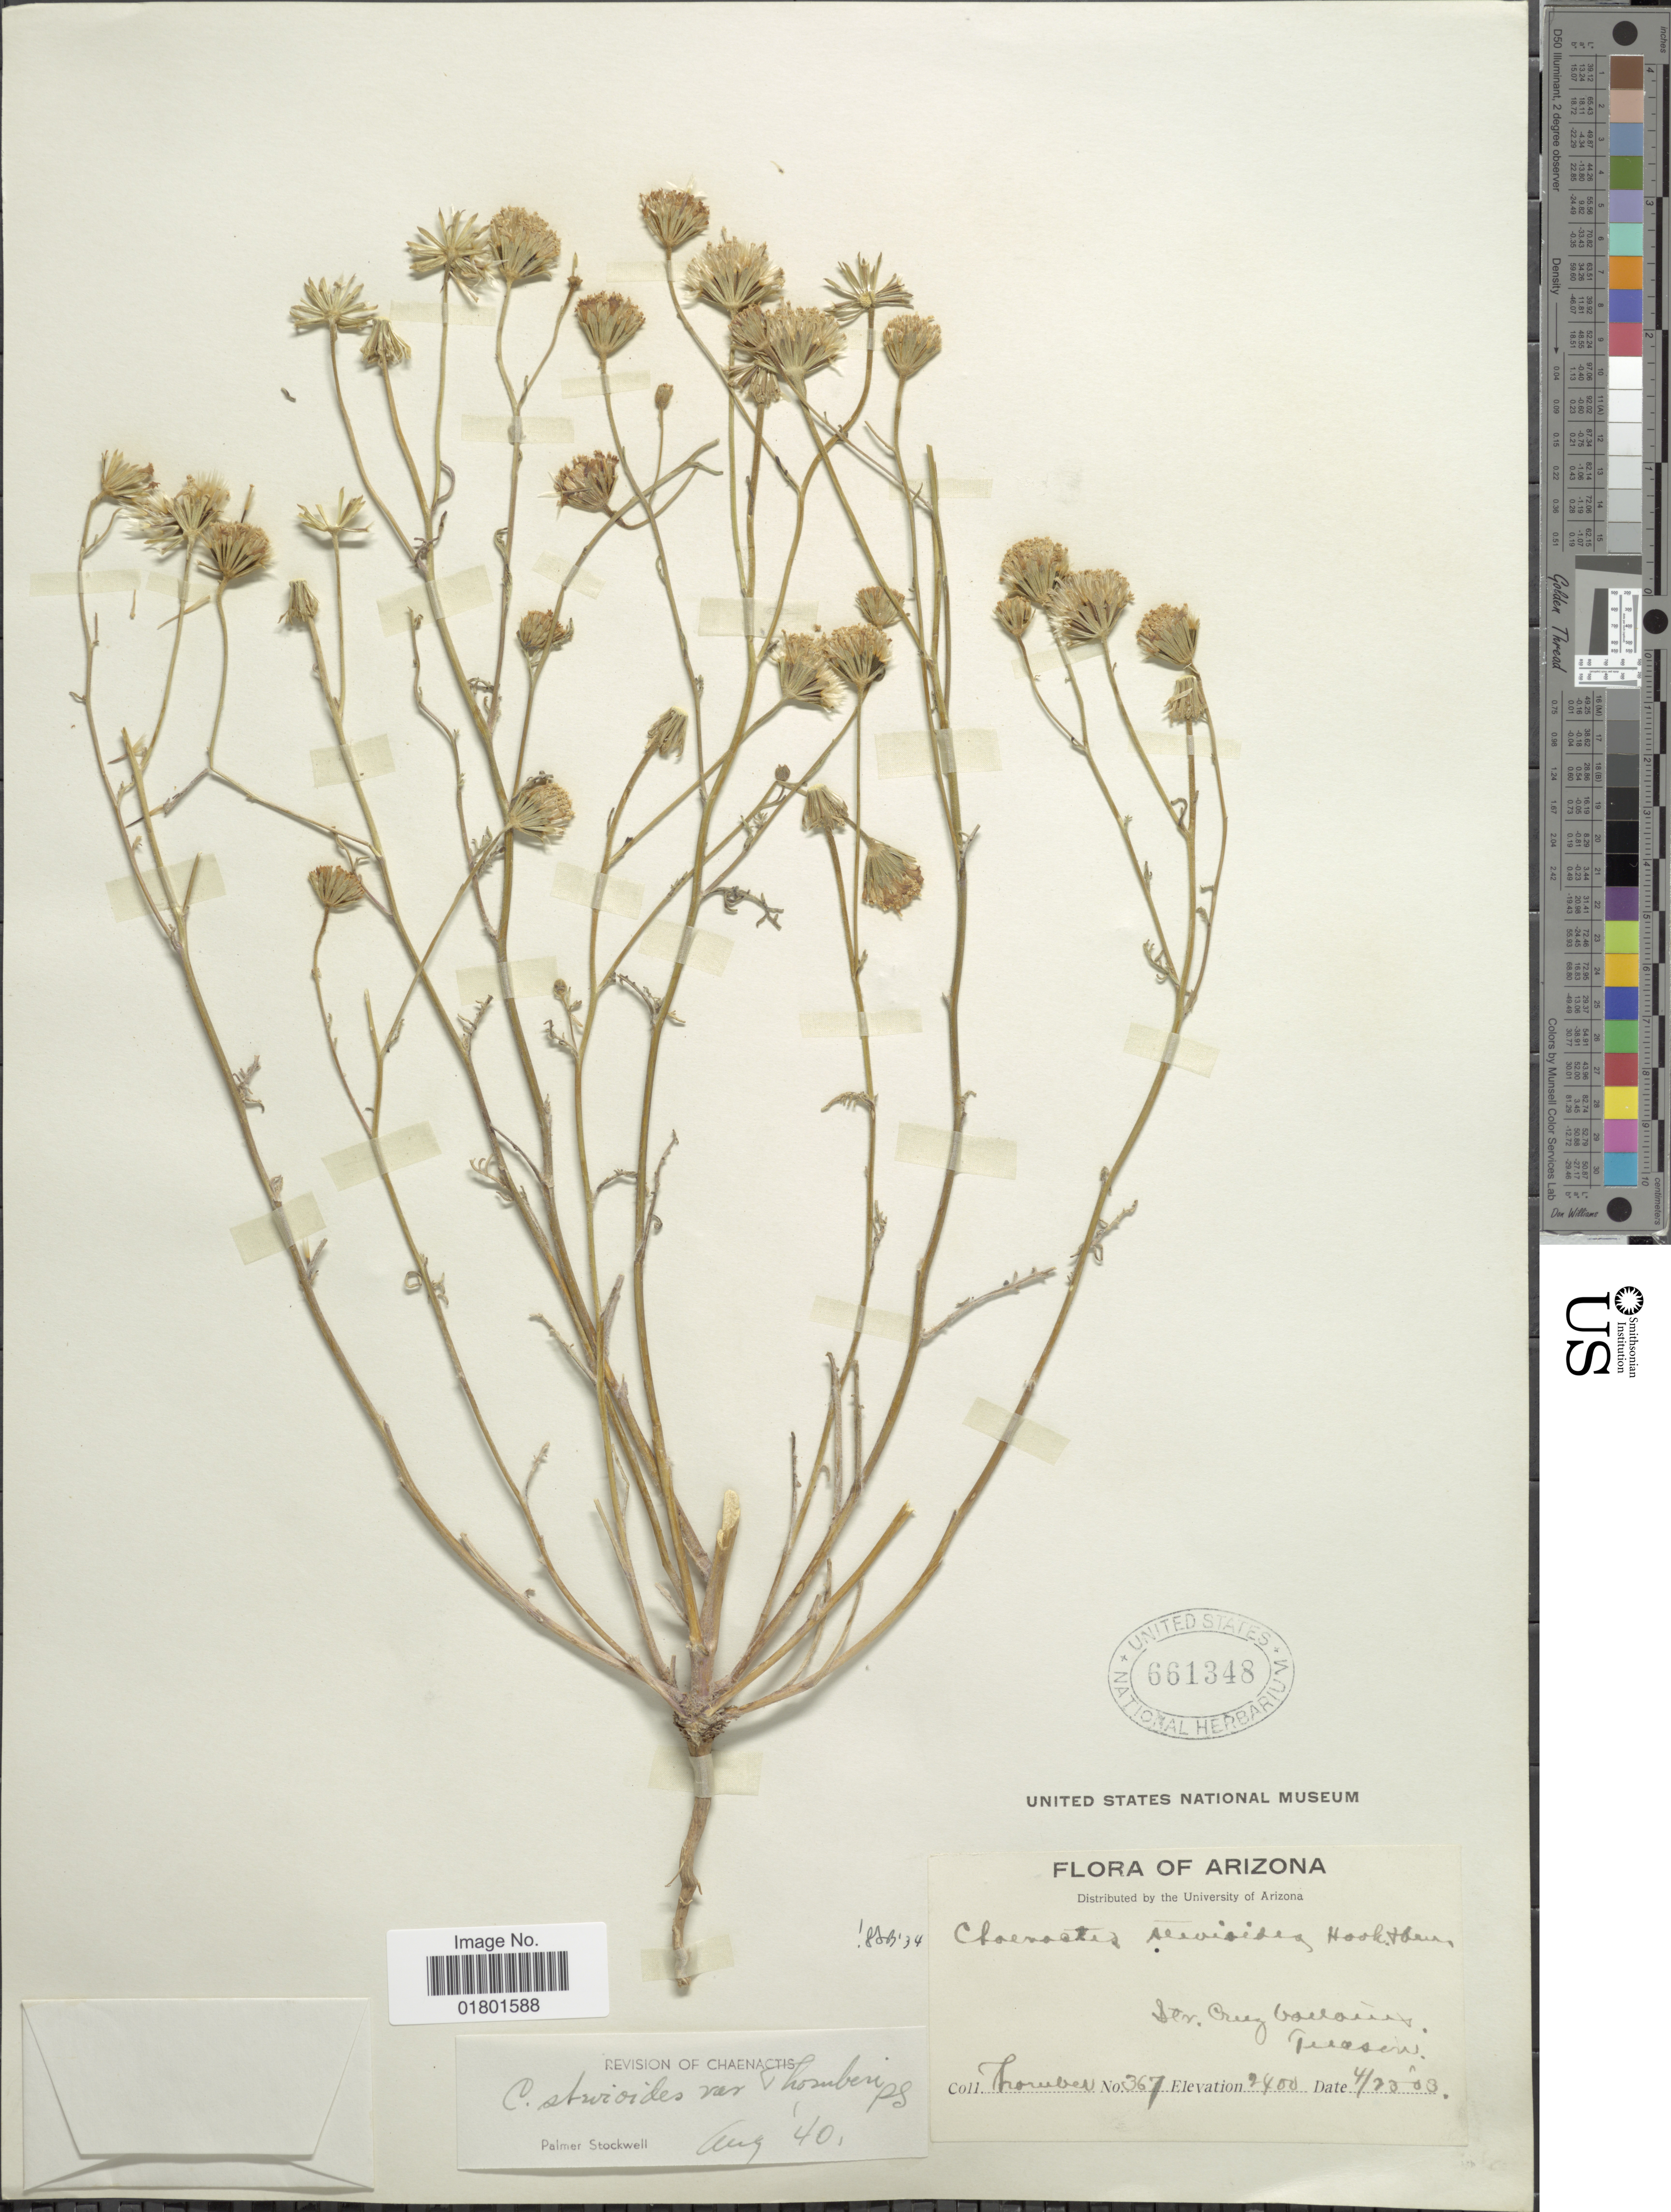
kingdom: Plantae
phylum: Tracheophyta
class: Magnoliopsida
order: Asterales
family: Asteraceae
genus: Chaenactis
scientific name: Chaenactis stevioides var. thornberi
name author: Stockw.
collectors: J. Thornber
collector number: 367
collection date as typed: Transcribed d/m/y: 23/4/3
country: United States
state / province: Arizona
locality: St. Cruz, Gallaws, Tucson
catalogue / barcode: US 661348